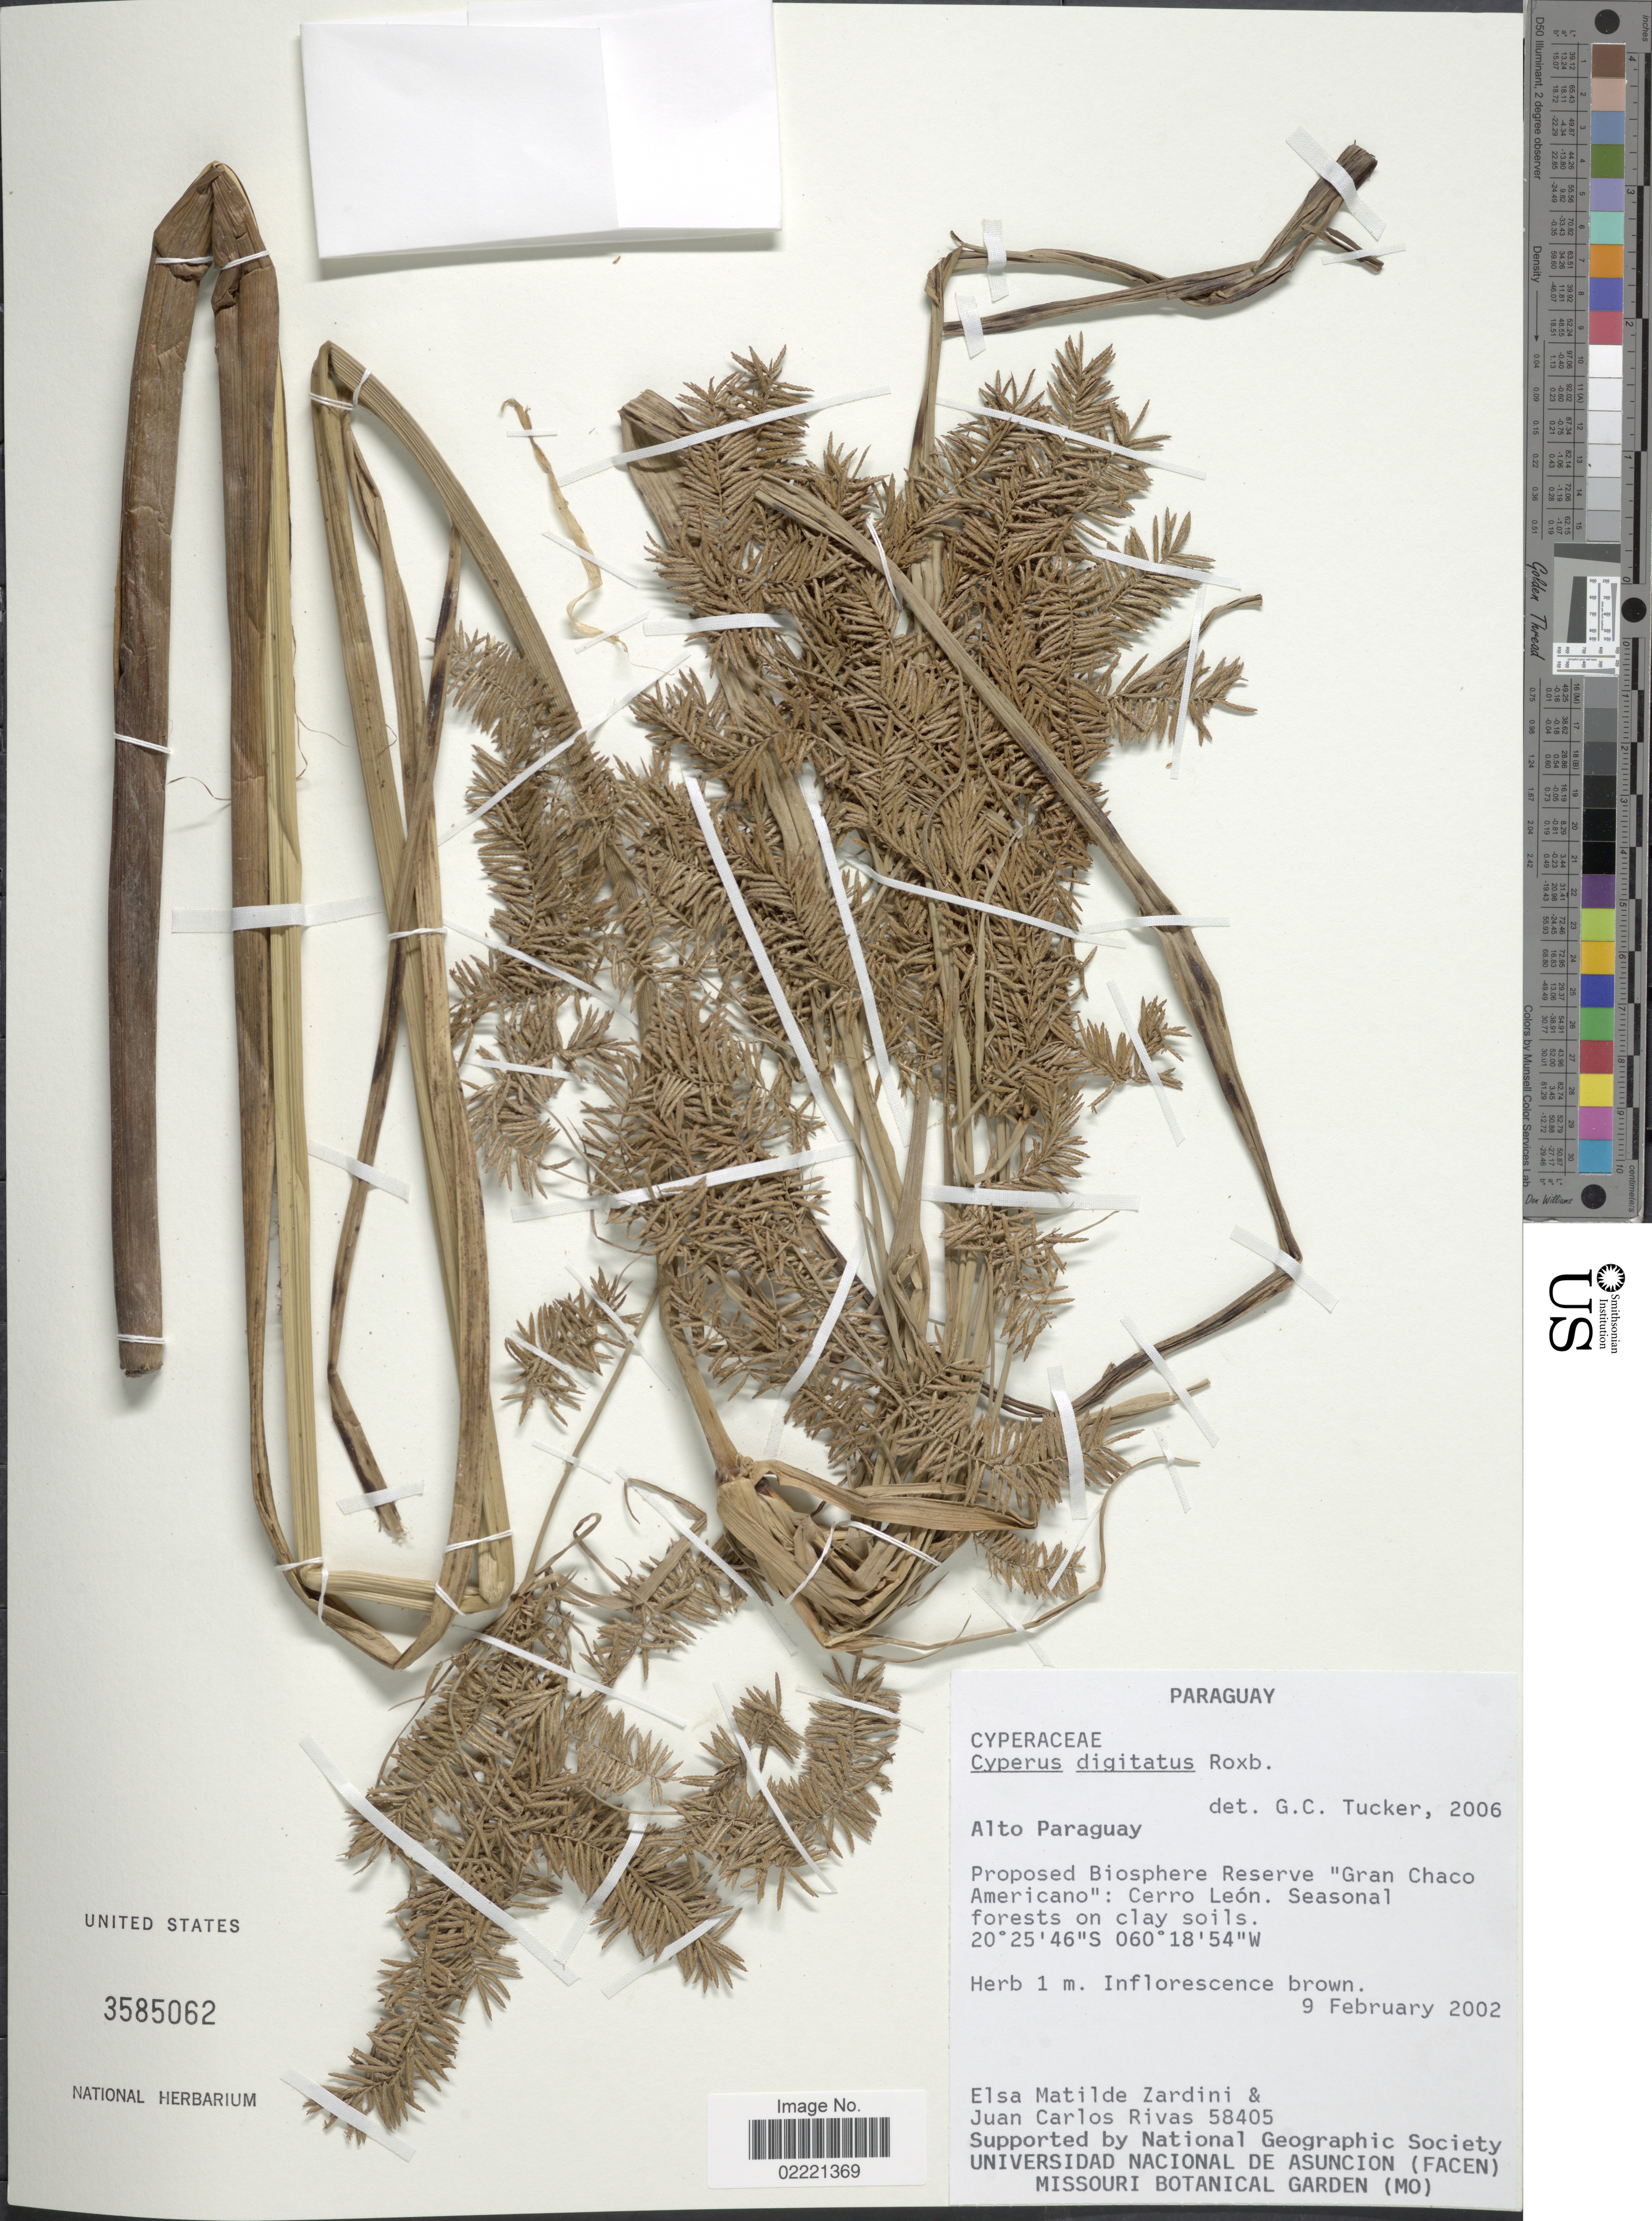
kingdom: Plantae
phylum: Tracheophyta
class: Liliopsida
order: Poales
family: Cyperaceae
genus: Cyperus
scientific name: Cyperus digitatus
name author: Roxb.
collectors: E. M. Zardini & N. Duarte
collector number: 58405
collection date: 2002-02-09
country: Paraguay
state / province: Alto Paraguay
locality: Proposed Biosphere Reserve "Gran Chaco Americano": Cerro Leon, seasonal forest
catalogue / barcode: US 3585062